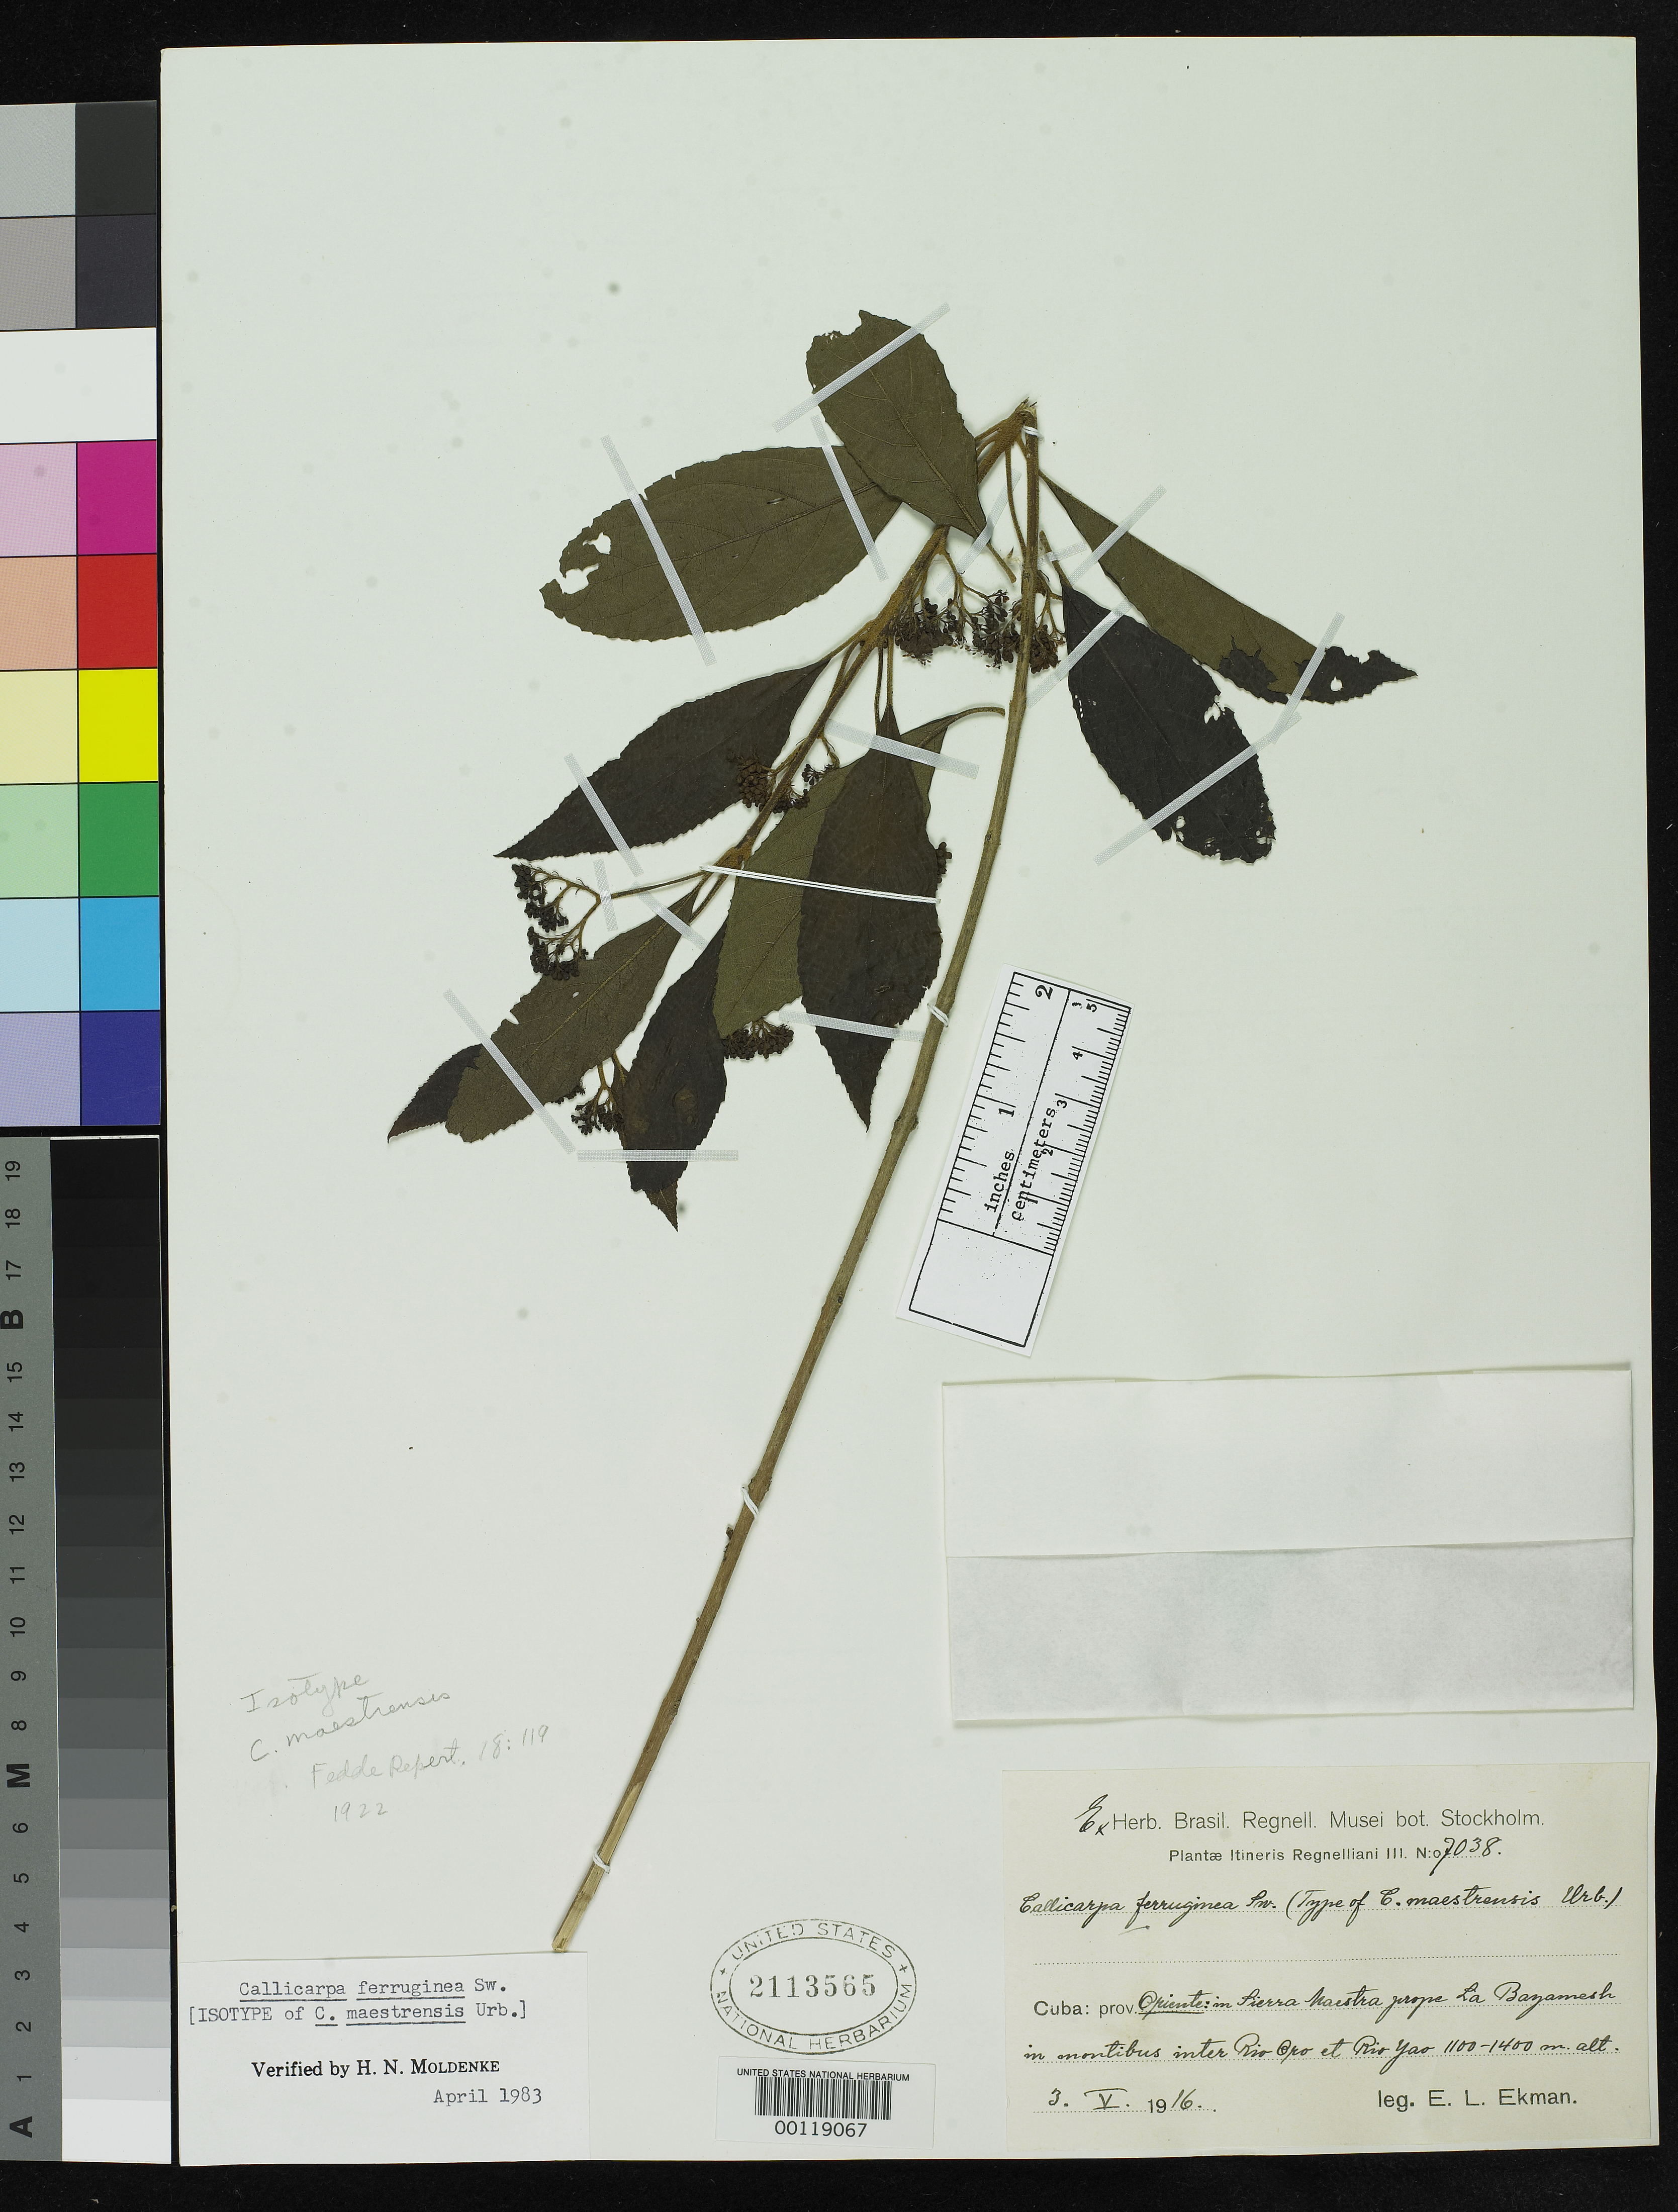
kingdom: Plantae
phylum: Tracheophyta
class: Magnoliopsida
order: Lamiales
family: Lamiaceae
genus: Callicarpa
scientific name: Callicarpa maestrensis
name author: Urb.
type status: Isotype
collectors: E. L. Ekman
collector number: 7038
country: Cuba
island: Greater Antilles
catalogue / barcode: US 2113565